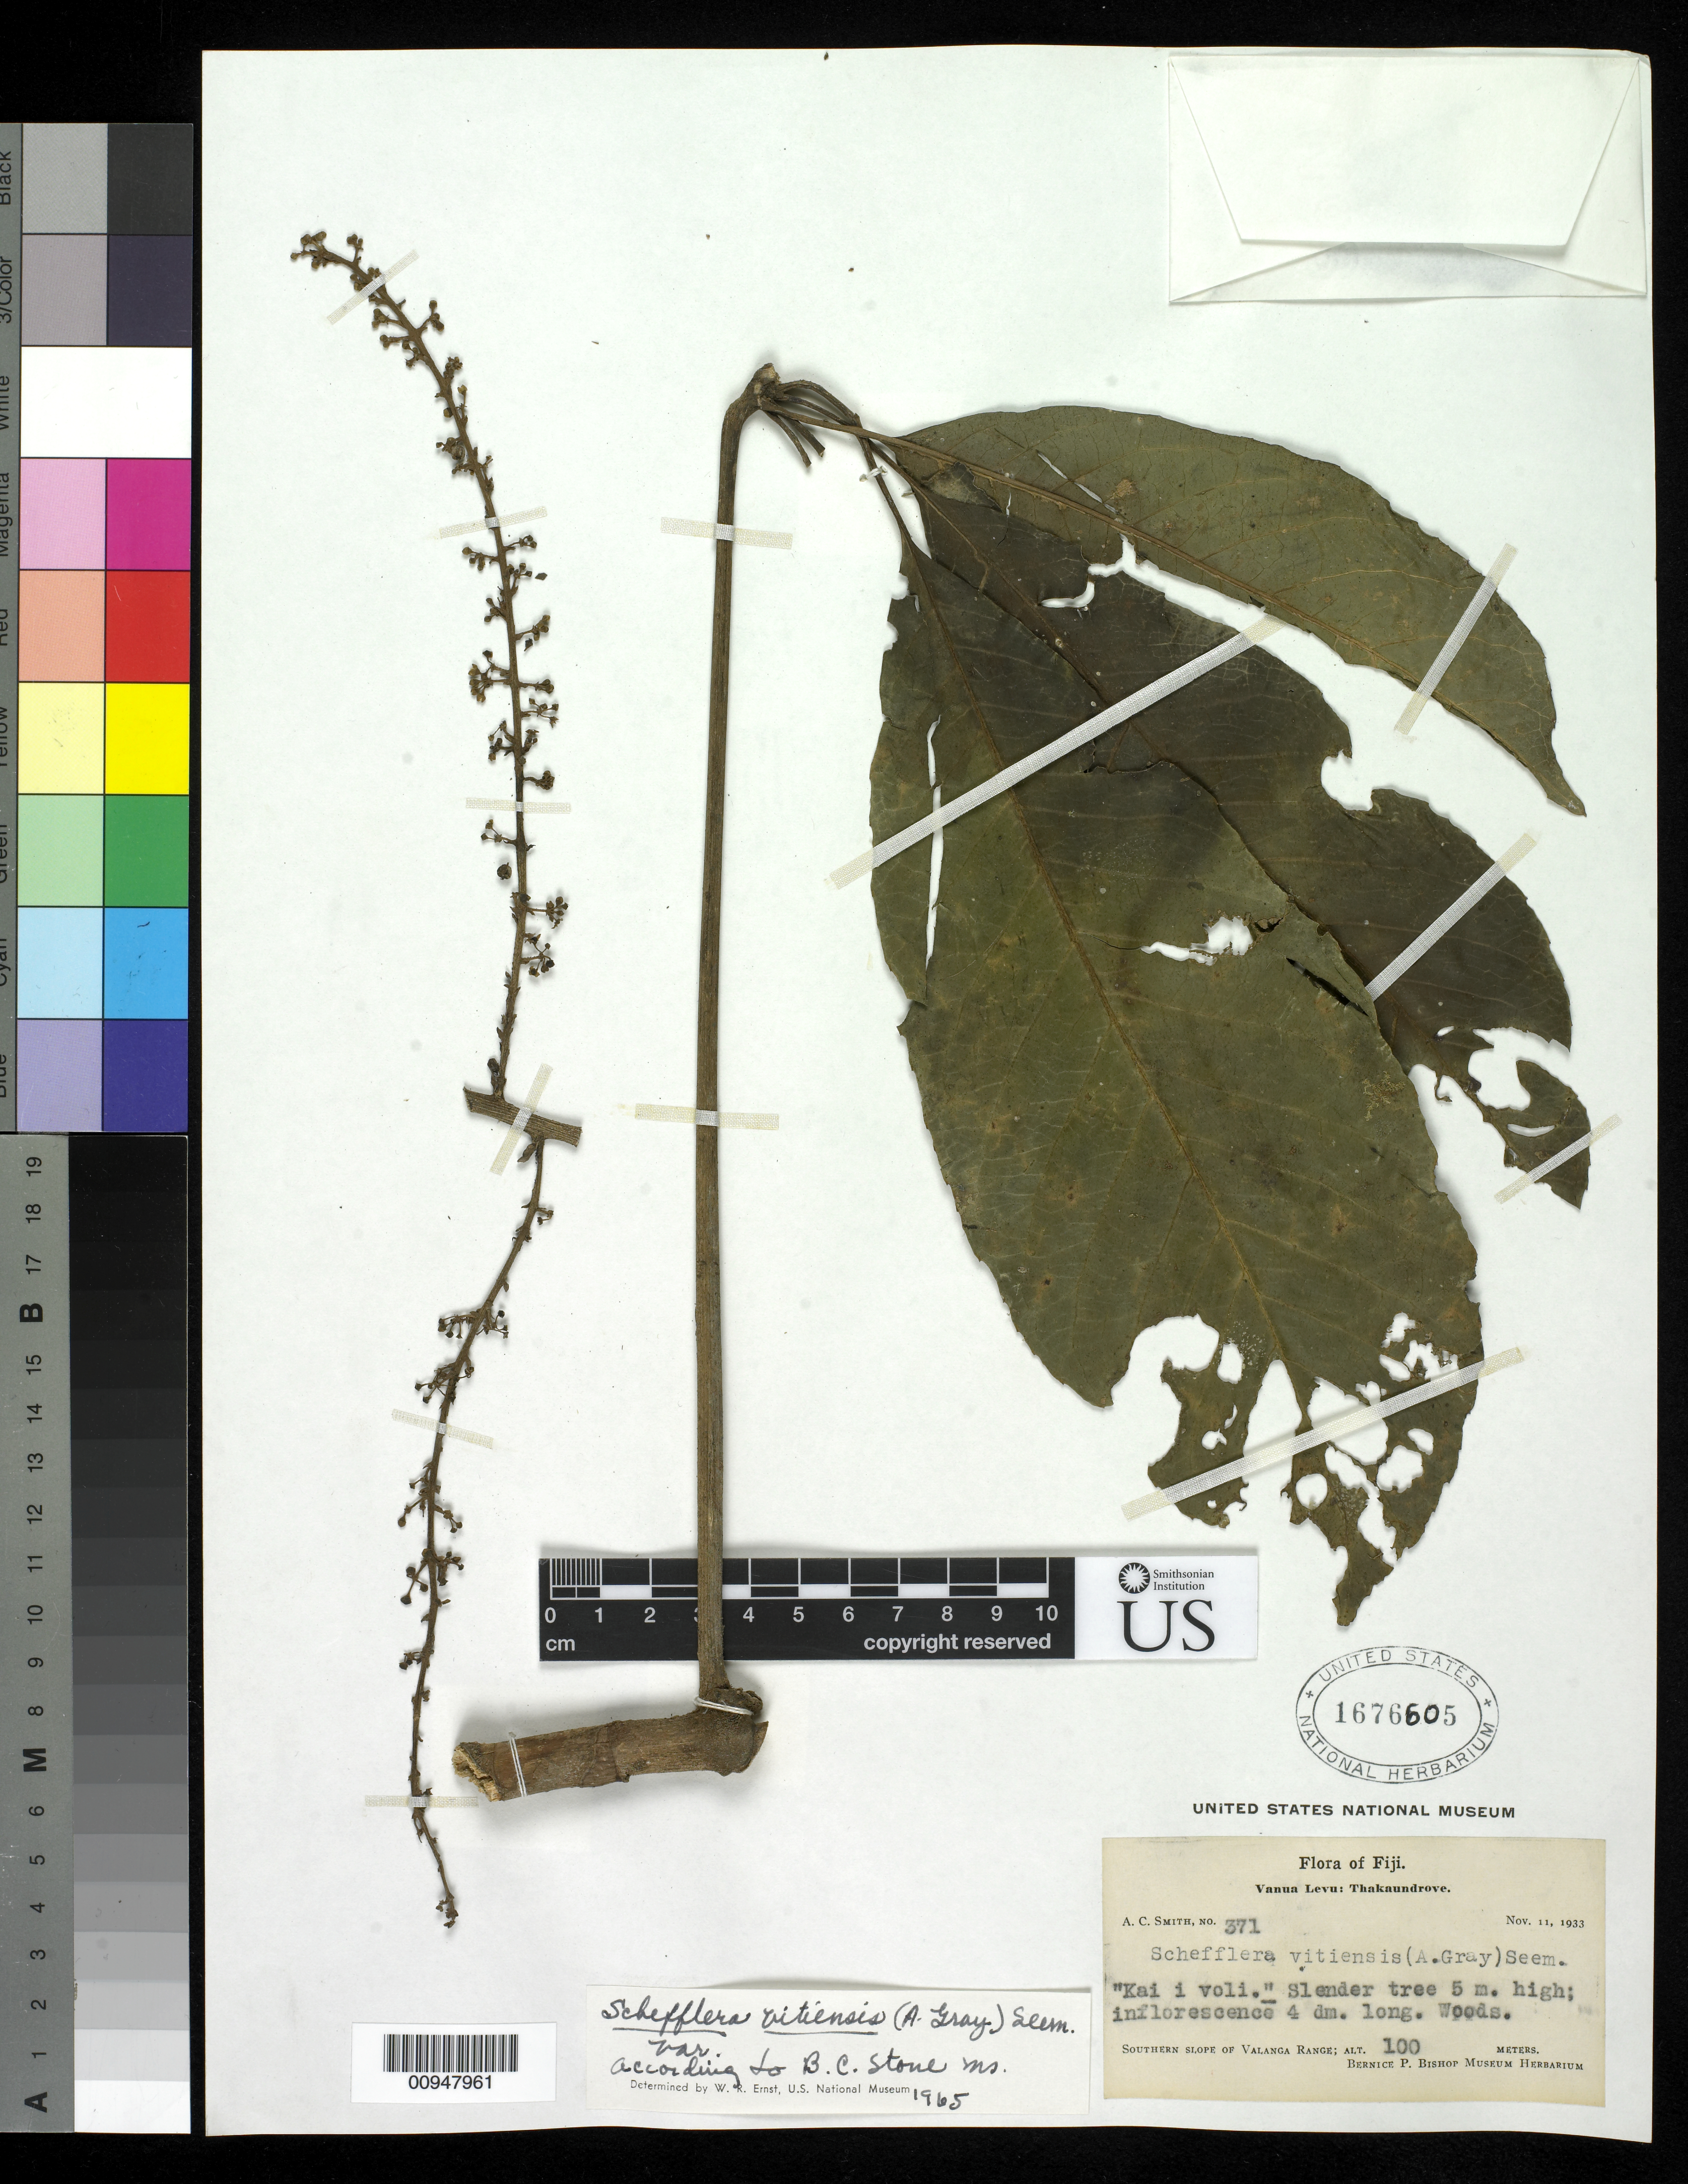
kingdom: Plantae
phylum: Tracheophyta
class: Magnoliopsida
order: Apiales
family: Araliaceae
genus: Schefflera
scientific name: Schefflera vitensis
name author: (A. Gray) Seem.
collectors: C. A. Smith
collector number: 371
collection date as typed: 11 Nov 1933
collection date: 1933-11-11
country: Fiji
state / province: Northern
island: Vanua Levu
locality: Southern slope of Valanga Range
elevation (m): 100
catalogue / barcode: US 1676605